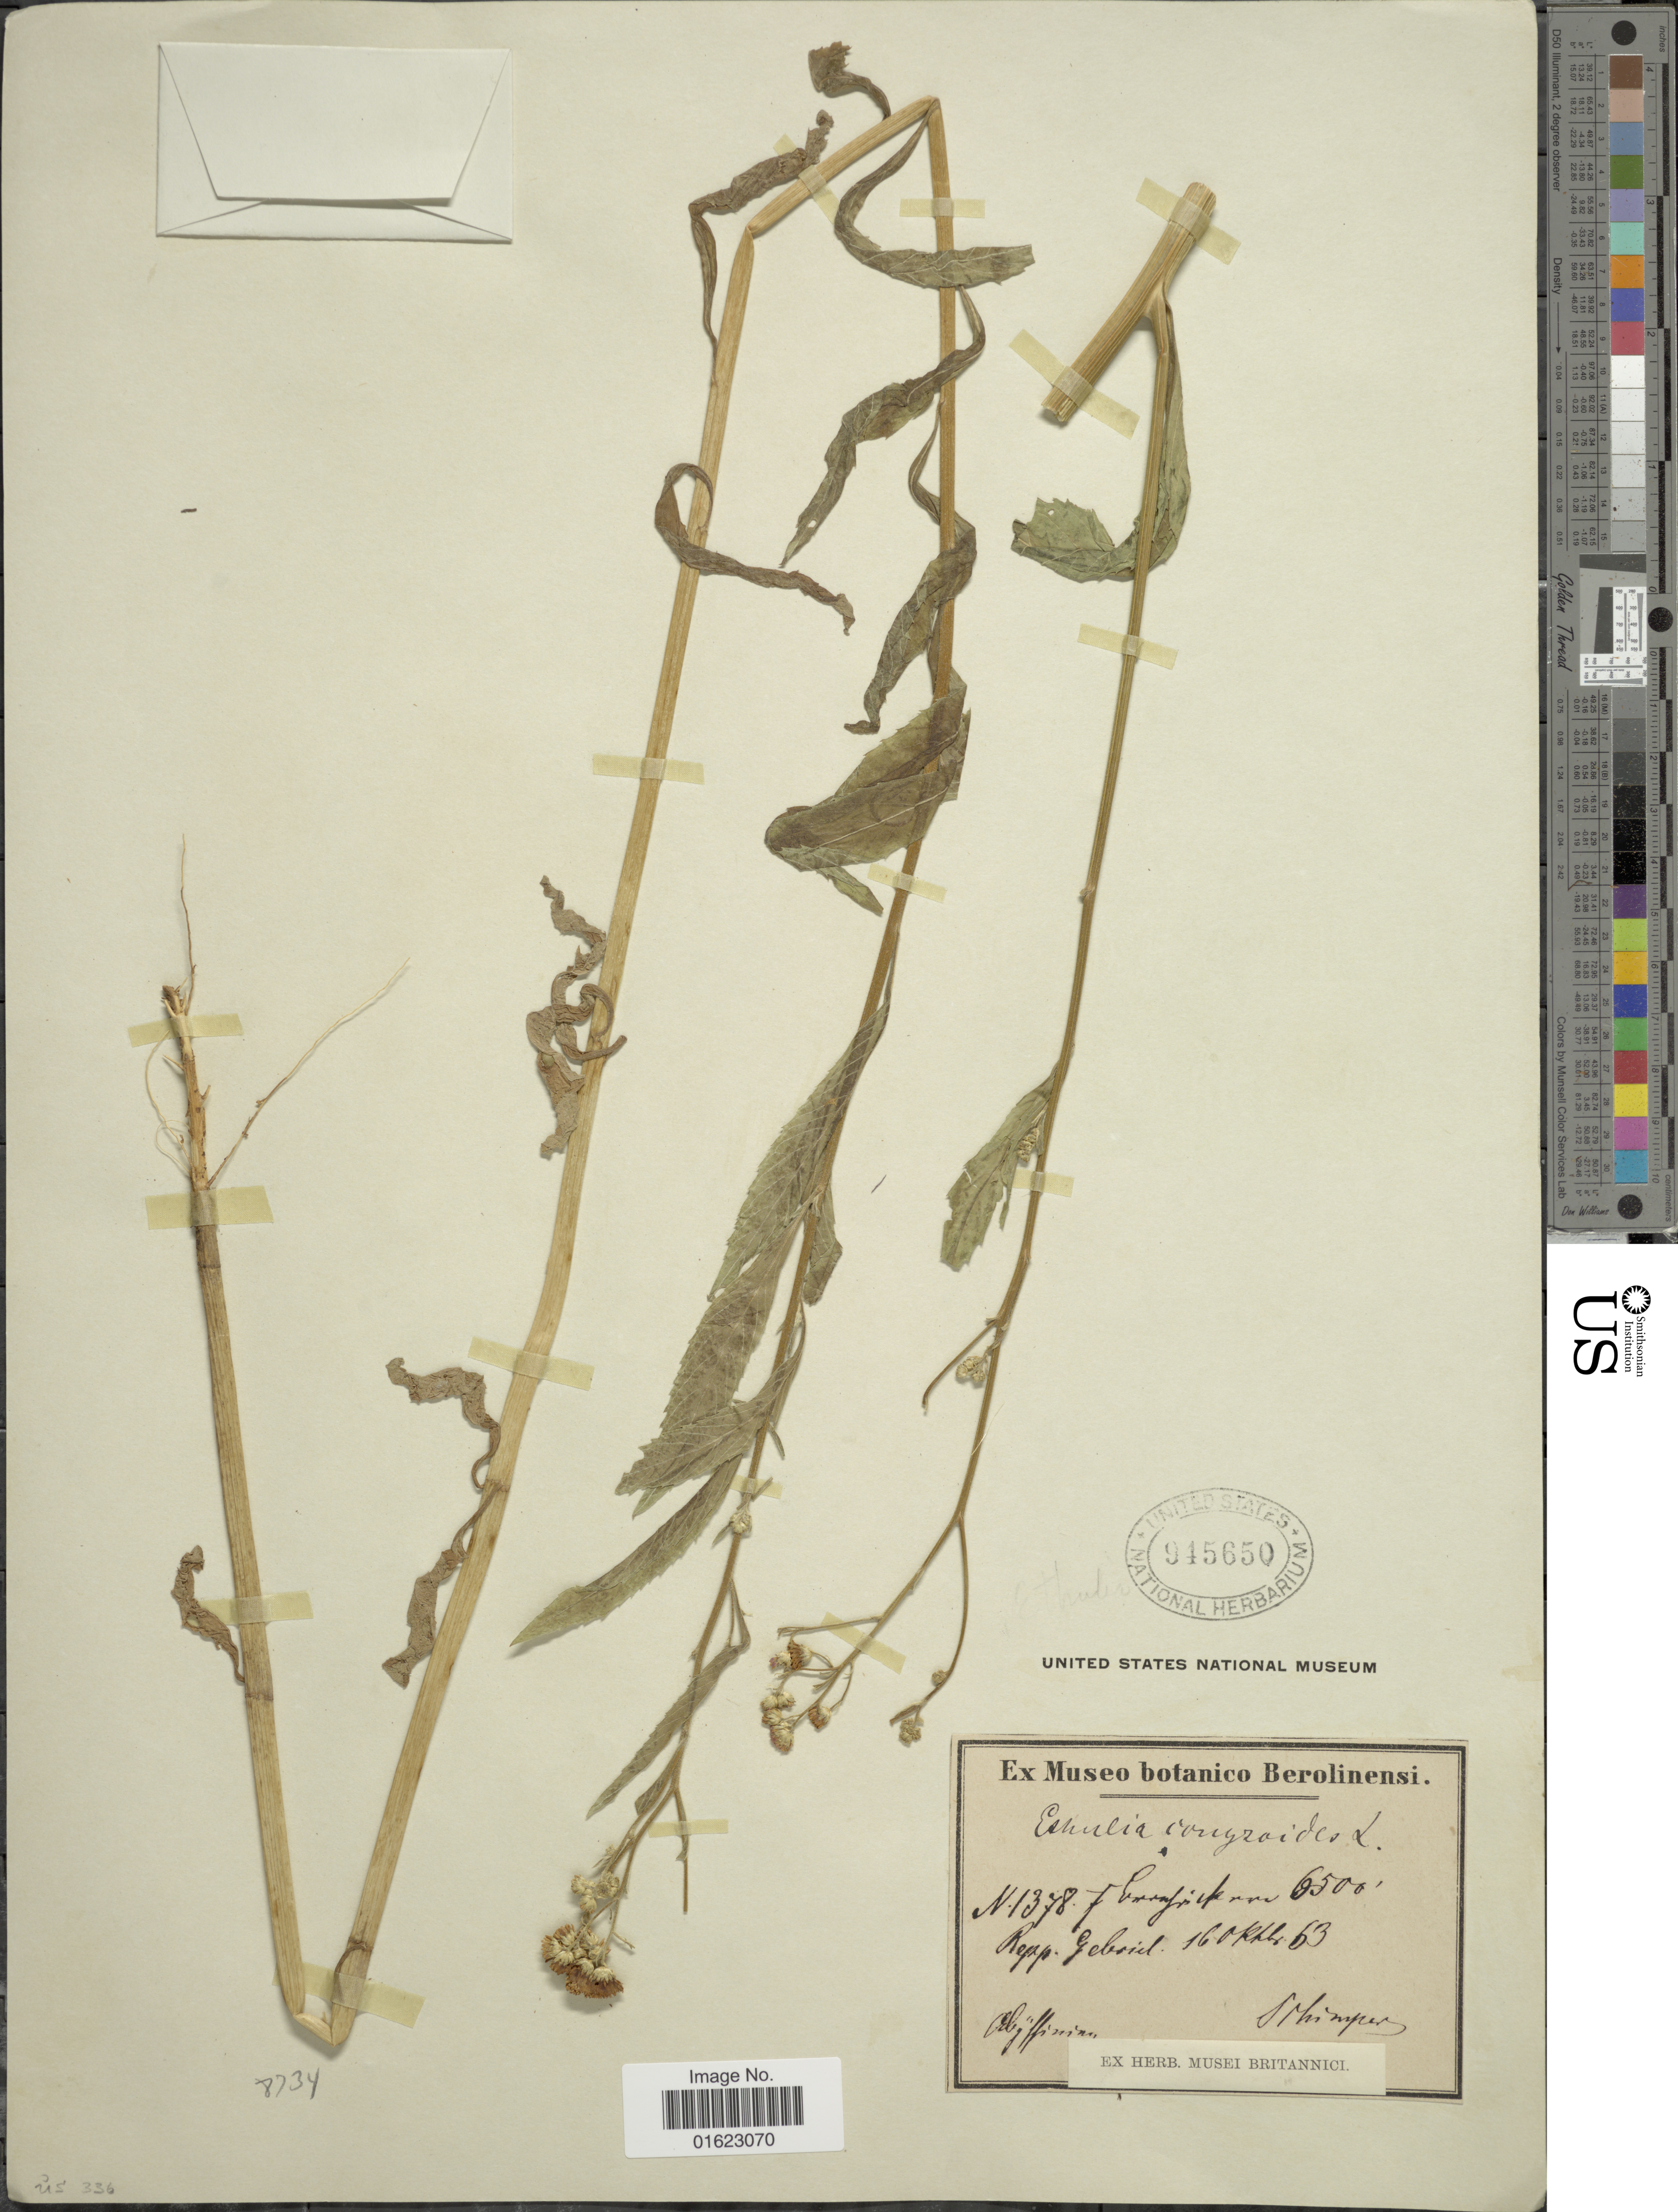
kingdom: Plantae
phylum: Tracheophyta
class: Magnoliopsida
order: Asterales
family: Asteraceae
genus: Ethulia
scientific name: Ethulia conyzoides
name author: L. f.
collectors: -. Schimper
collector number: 1378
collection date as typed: Transcribed d/m/y: 16/10/63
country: Ethiopia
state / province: Amhara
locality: Repp. Geb[illegible text], [illegible text].[interpreted]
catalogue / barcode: US 945650